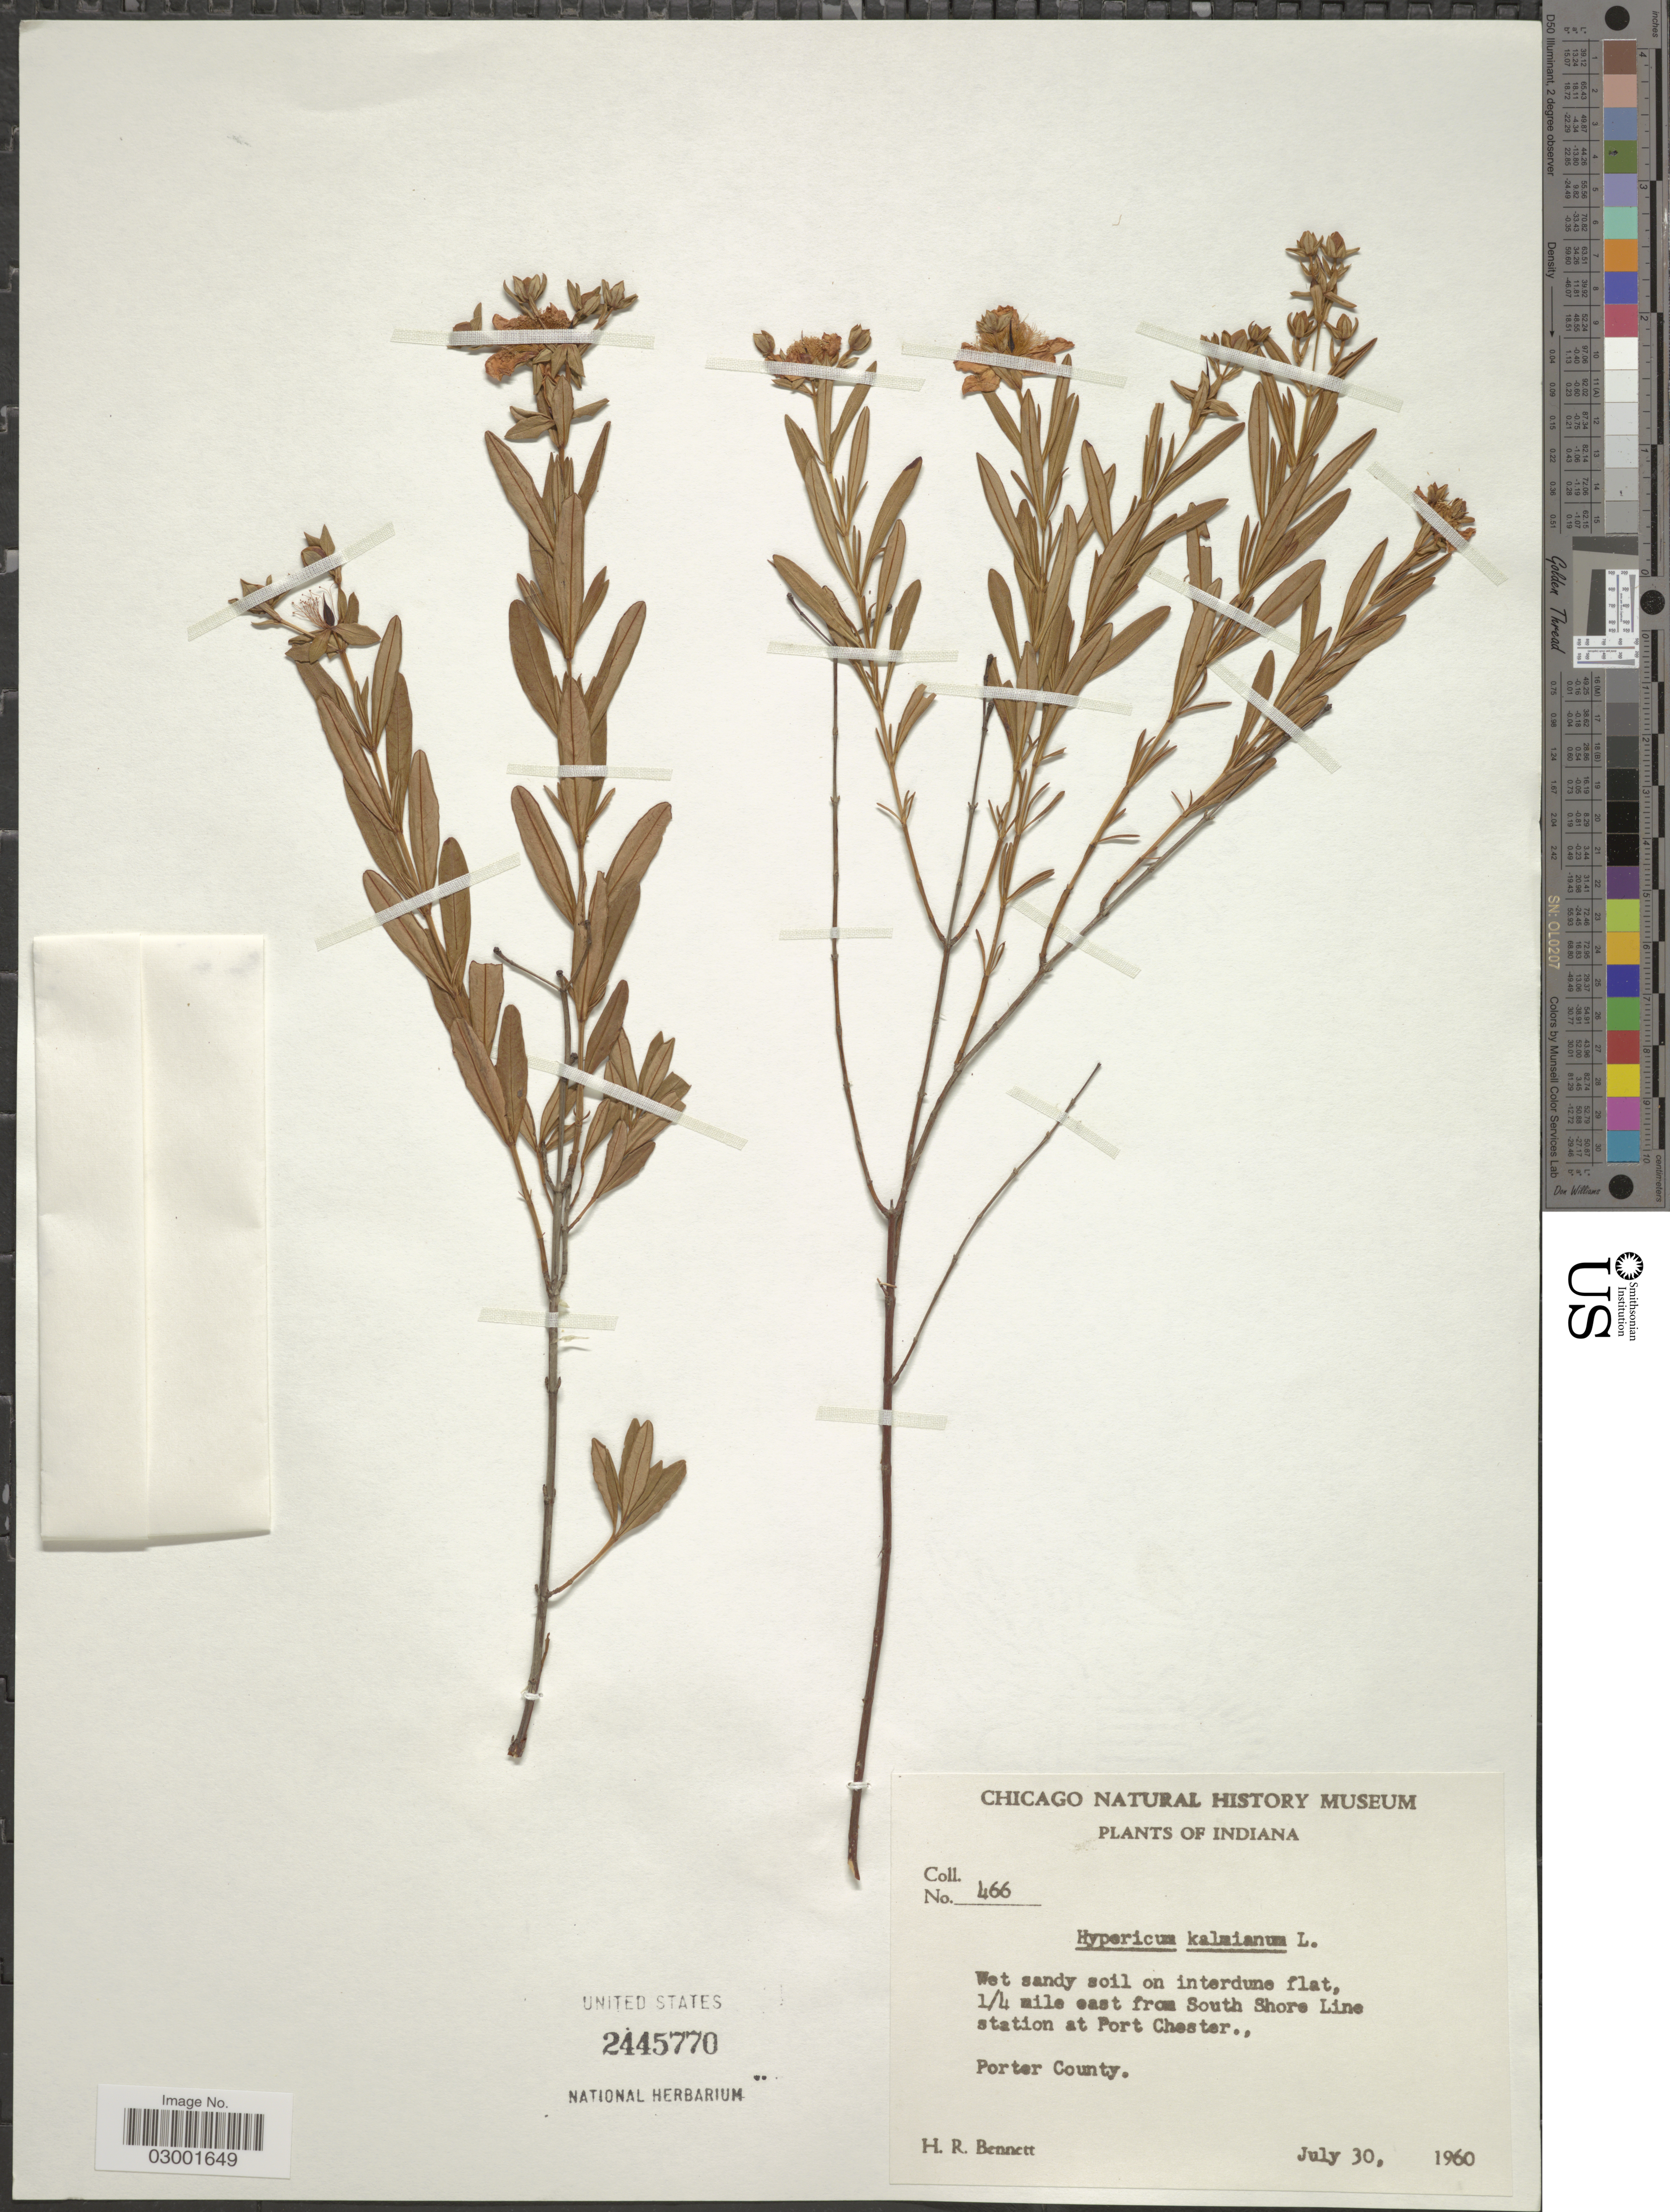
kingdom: Plantae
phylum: Tracheophyta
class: Magnoliopsida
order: Malpighiales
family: Hypericaceae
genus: Hypericum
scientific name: Hypericum kalmianum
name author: L.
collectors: H. R. Bennett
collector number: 466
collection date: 1960-07-30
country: United States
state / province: Indiana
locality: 1/4 mile east from South Shore Line station at Port Chester, Porter County.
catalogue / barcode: US 2445770